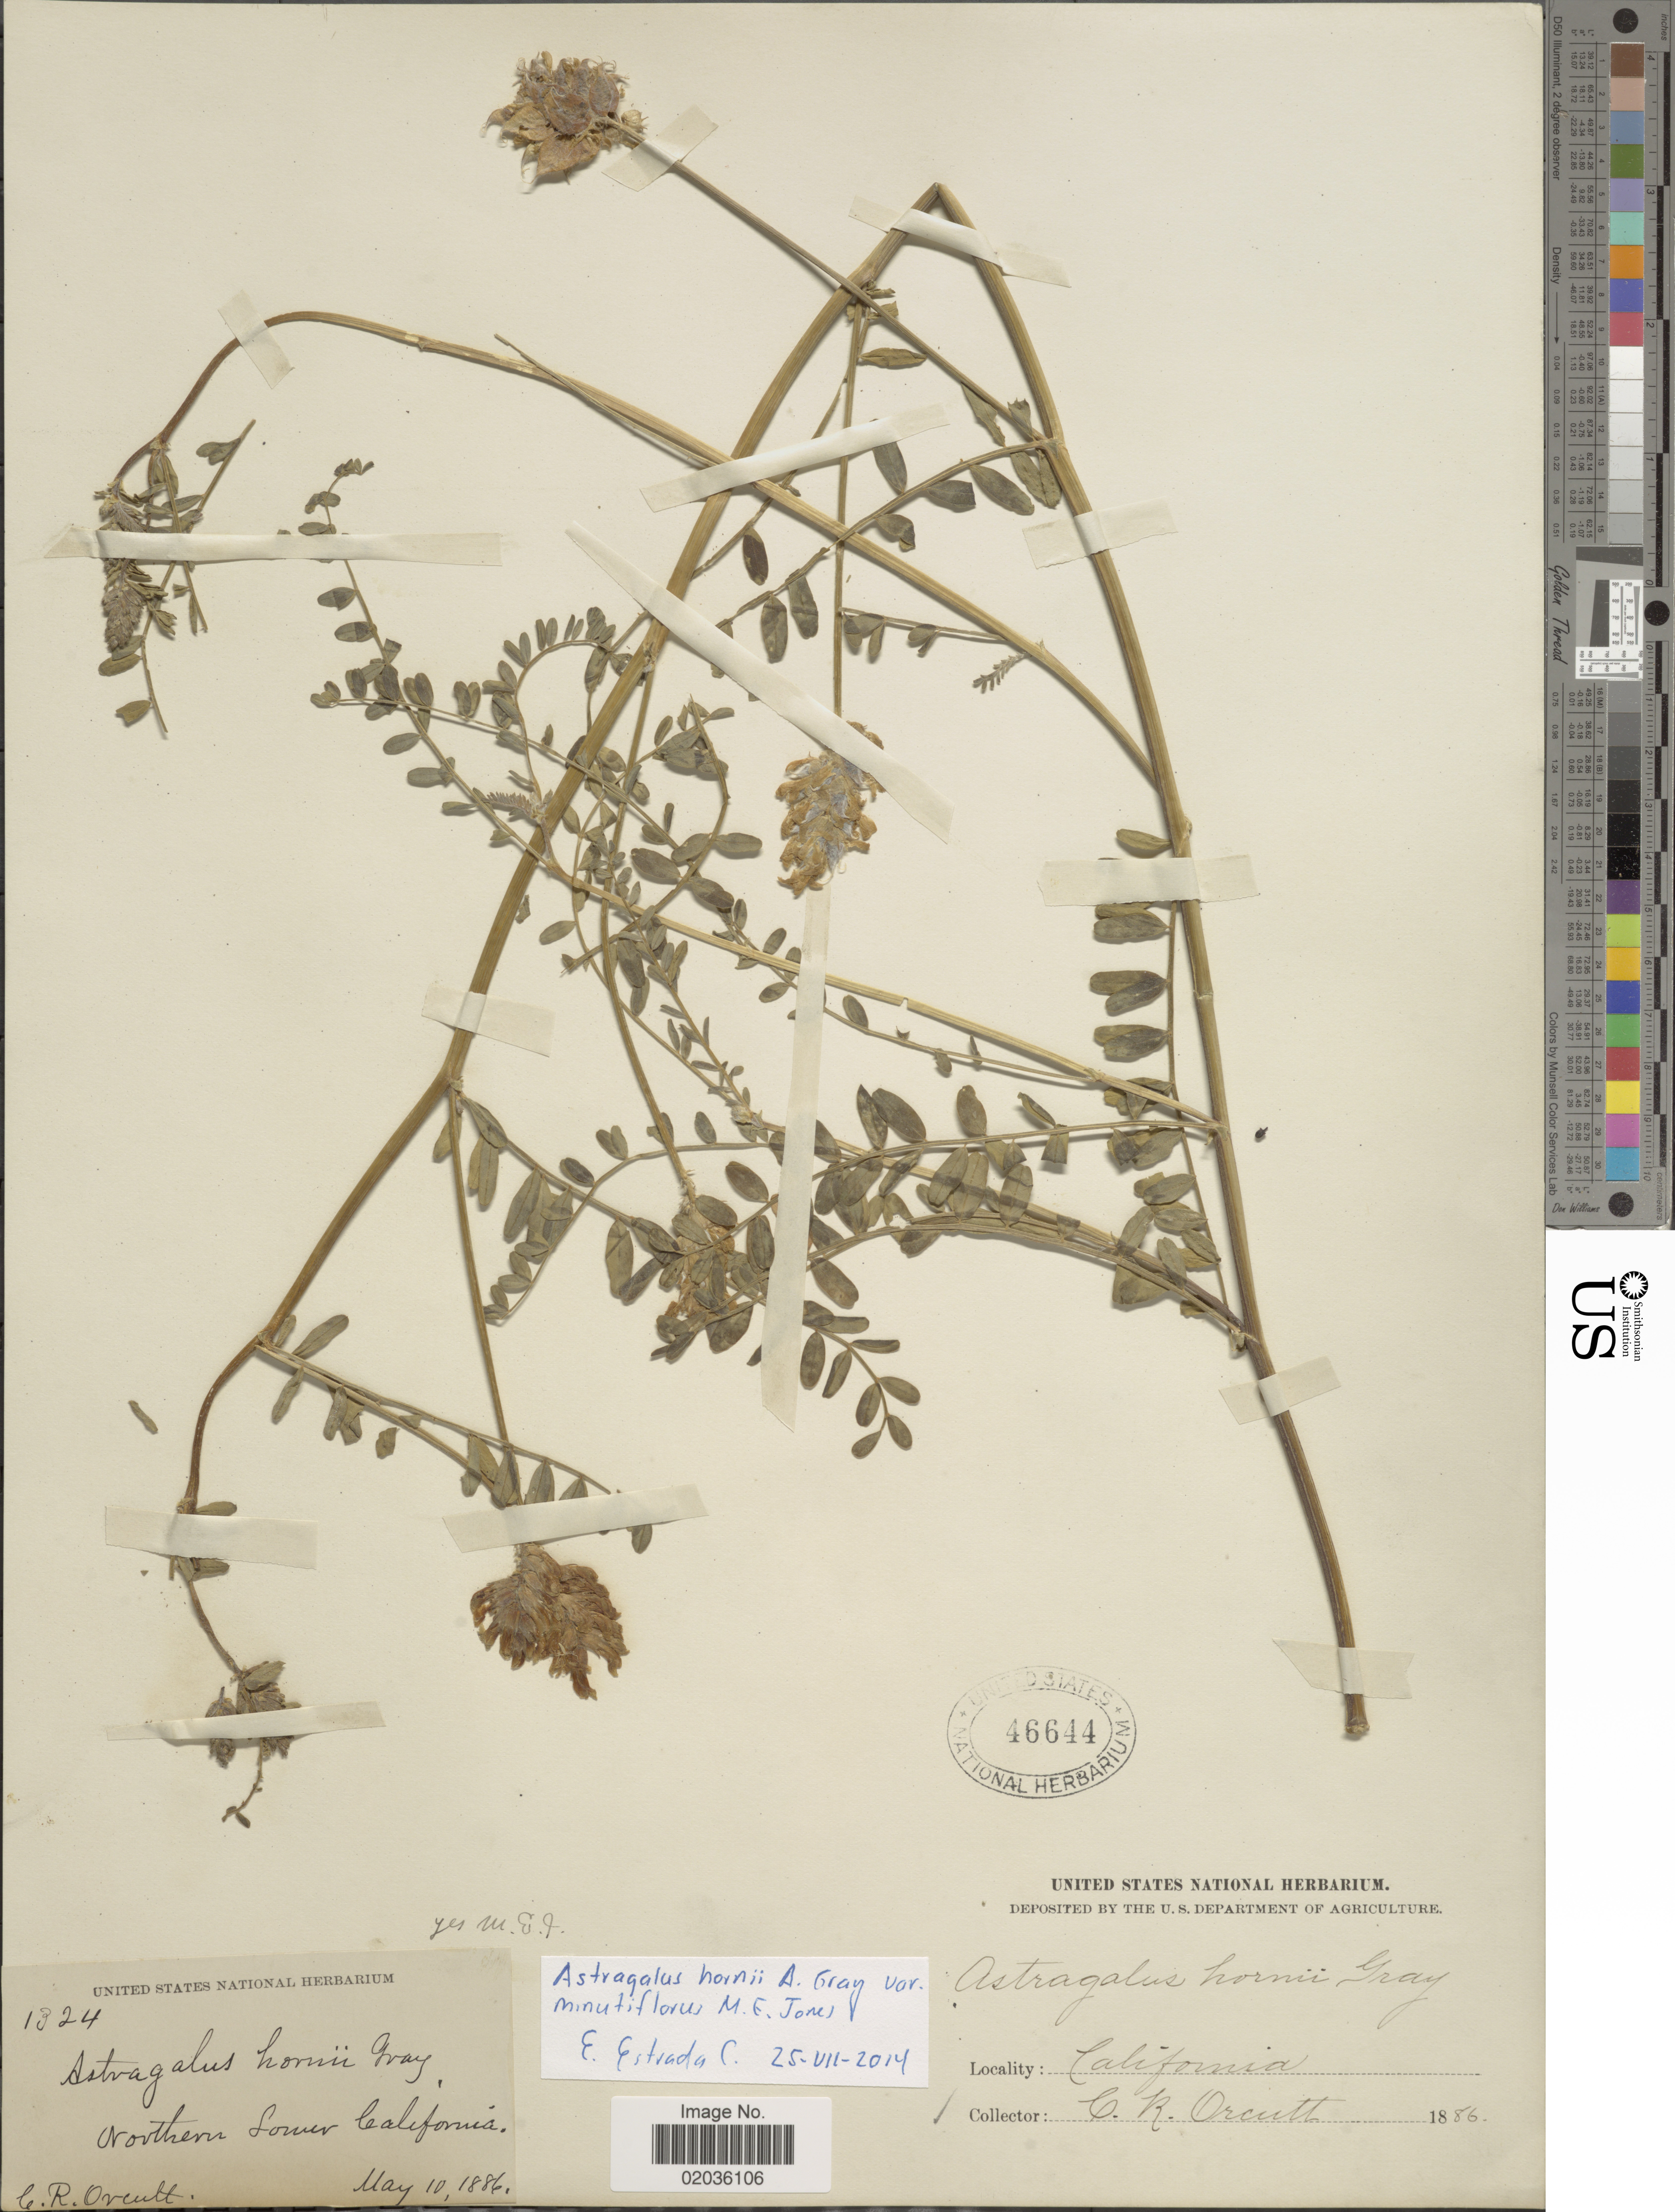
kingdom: Plantae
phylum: Tracheophyta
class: Magnoliopsida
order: Fabales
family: Fabaceae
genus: Astragalus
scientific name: Astragalus hornii var. minutiflorus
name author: M.E. Jones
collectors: C. R. Orcutt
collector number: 1324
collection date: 1886-05-10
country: Mexico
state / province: Baja California Norte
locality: Northern Lower California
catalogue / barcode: US 46644